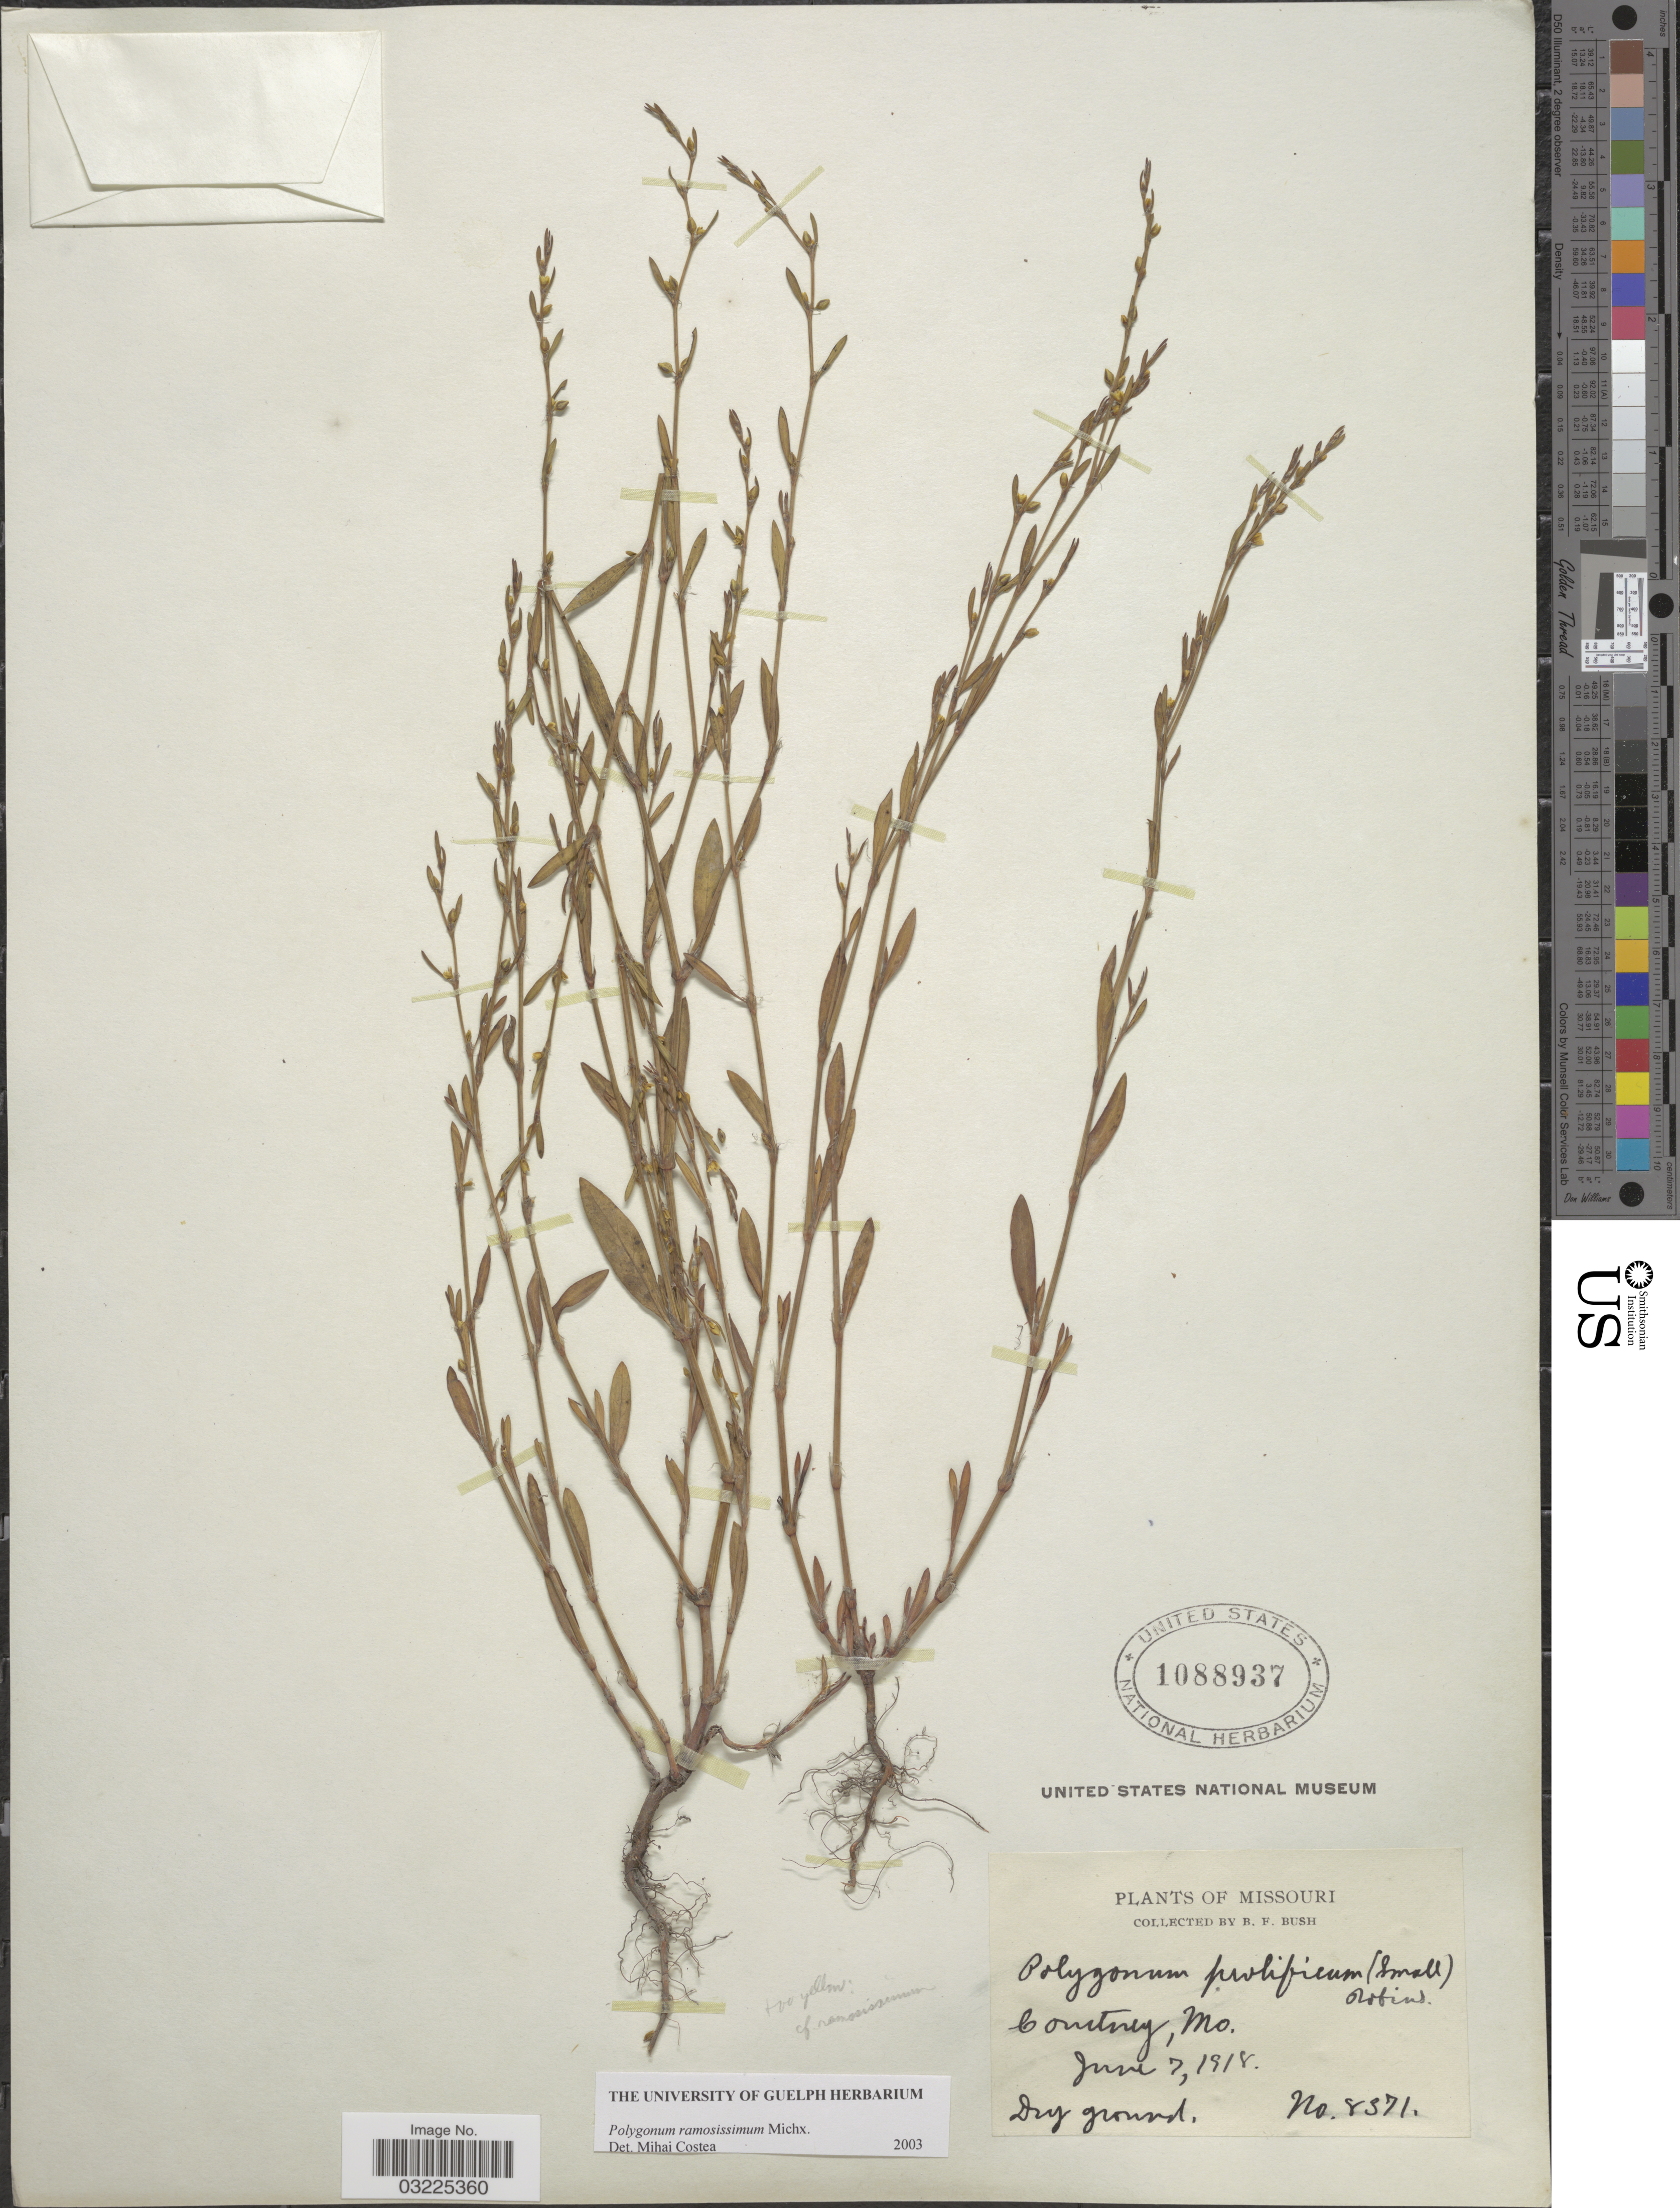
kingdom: Plantae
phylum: Tracheophyta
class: Magnoliopsida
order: Caryophyllales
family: Polygonaceae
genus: Polygonum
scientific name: Polygonum ramosissimum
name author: Michx.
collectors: B. F. Bush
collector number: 8371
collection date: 1918-06-07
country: United States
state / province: Missouri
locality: Courtney, Mo.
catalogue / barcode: US 1088937